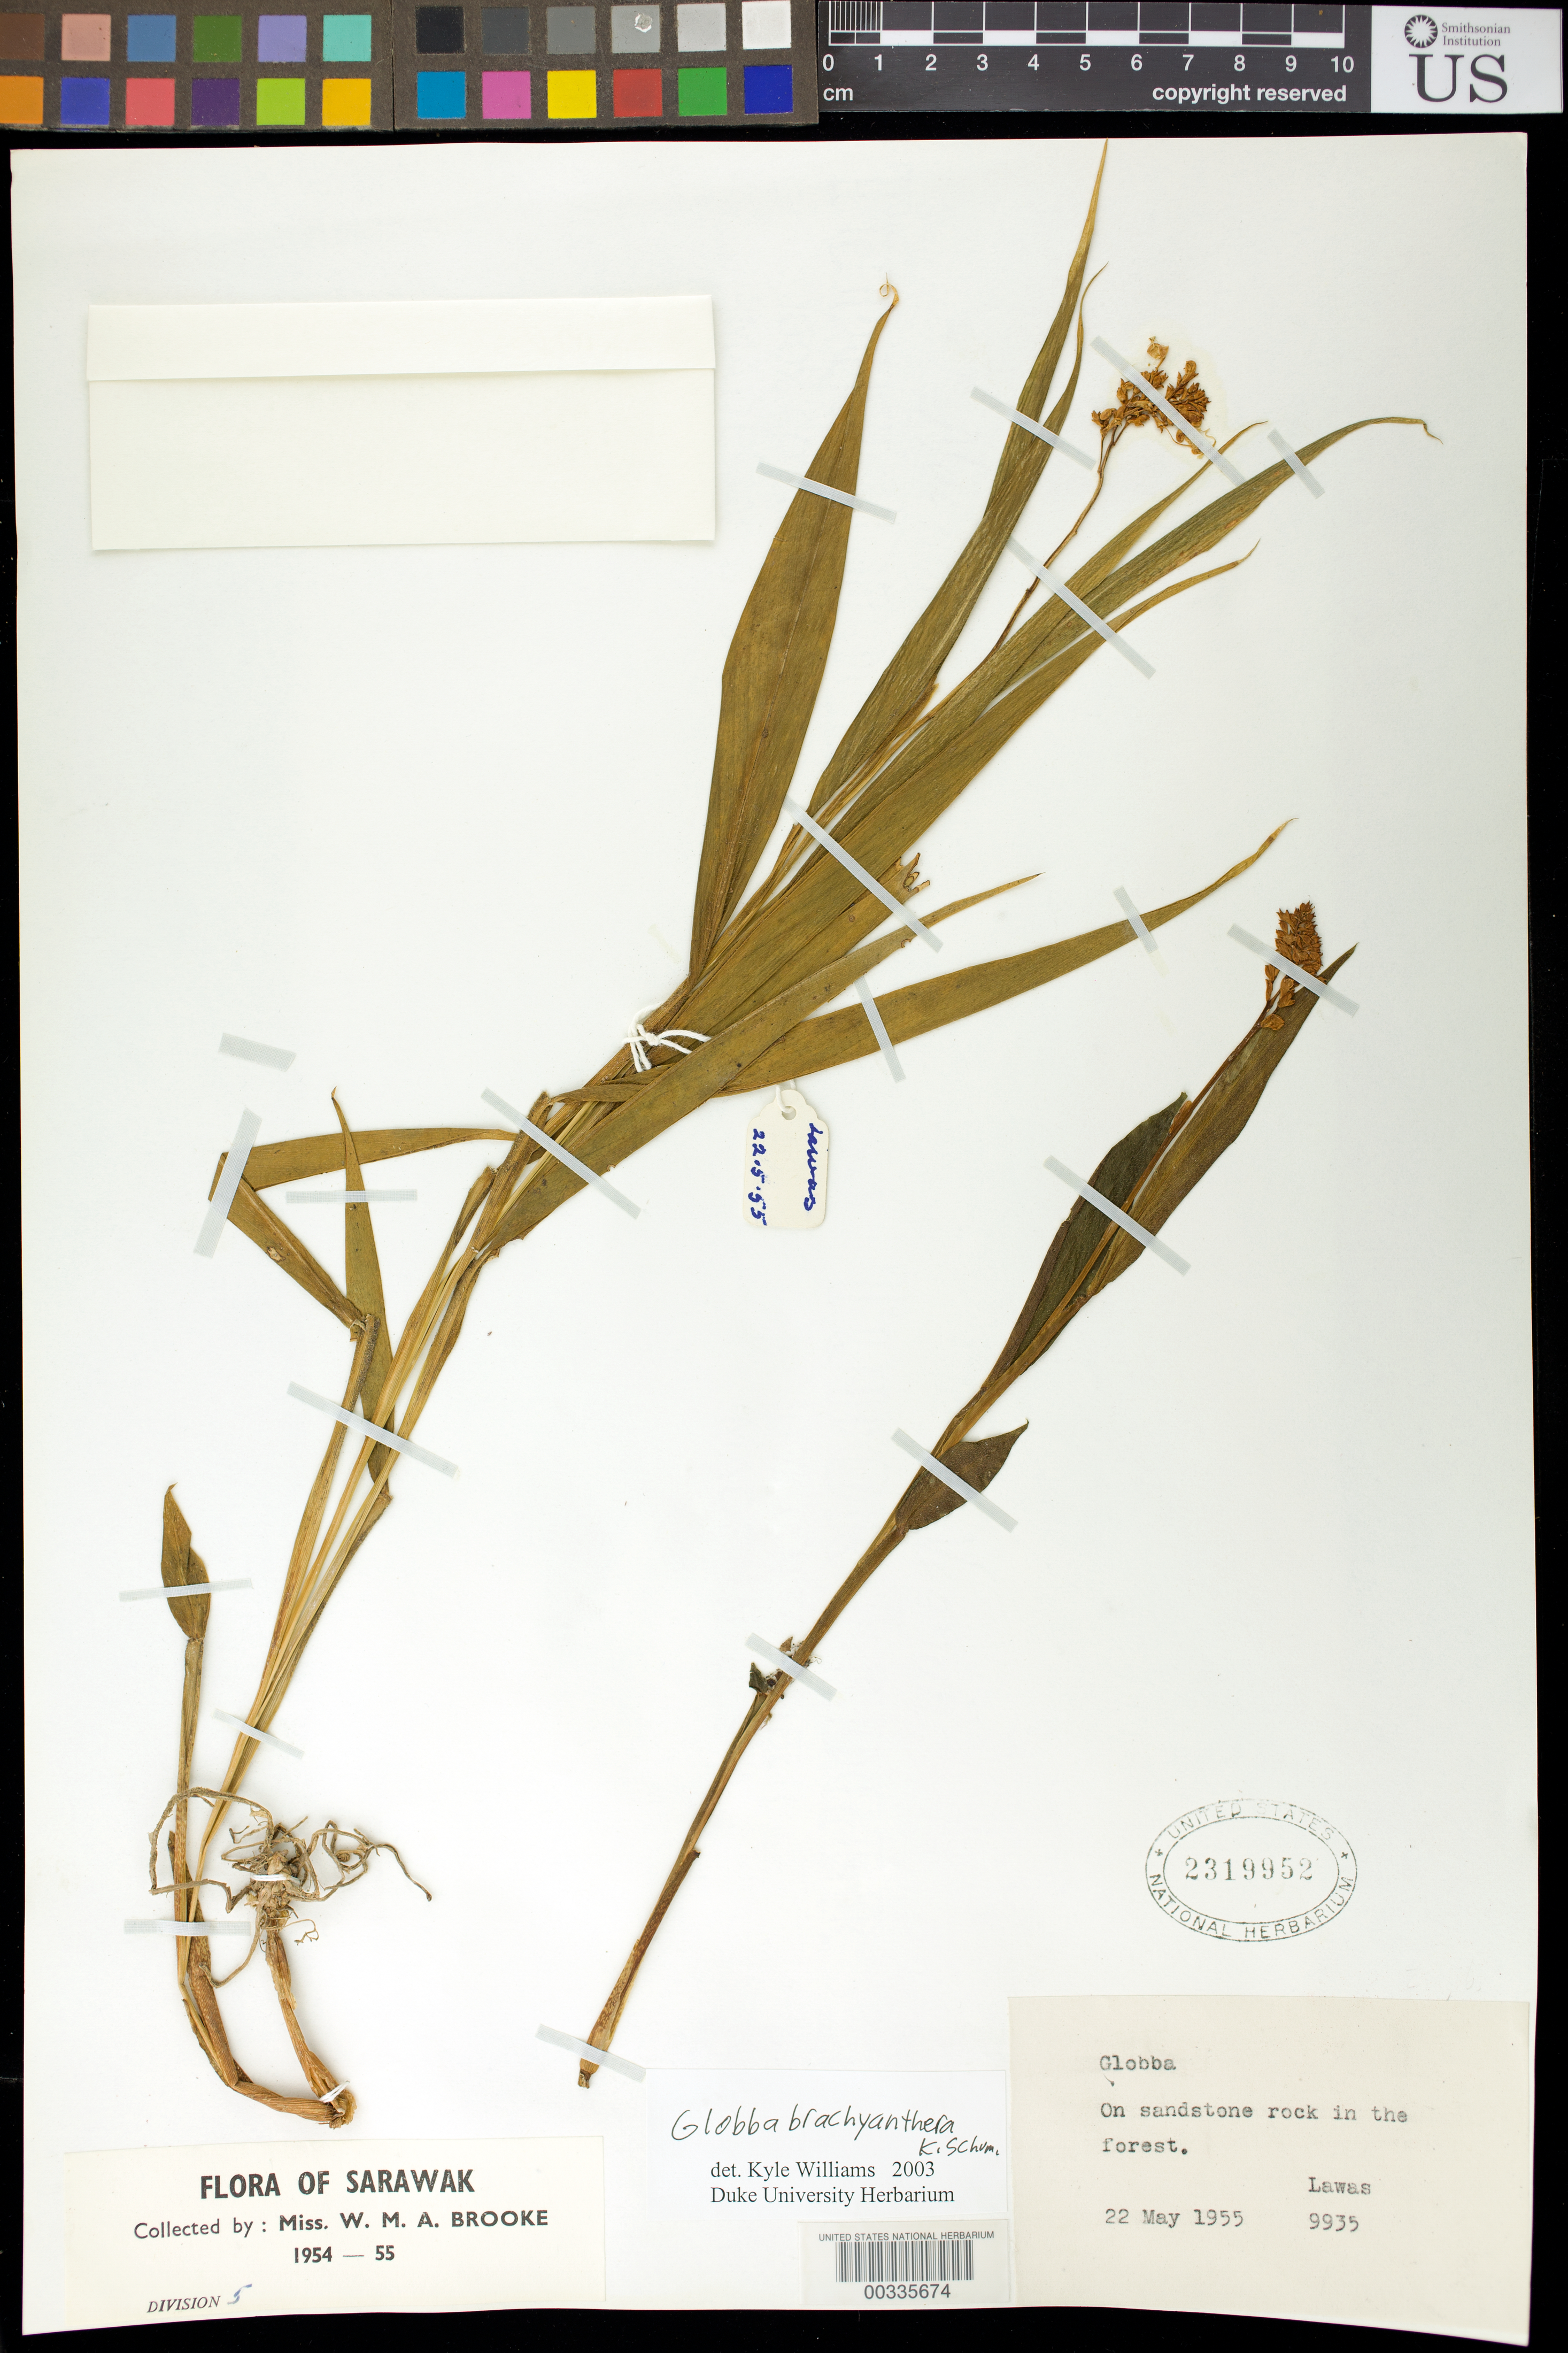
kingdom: Plantae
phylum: Tracheophyta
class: Liliopsida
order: Zingiberales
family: Zingiberaceae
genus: Globba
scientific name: Globba brachyanthera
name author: K. Schum.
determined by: Williams, K. J.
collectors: W. Brooke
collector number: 9935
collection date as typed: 22 May 1955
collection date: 1955-05-22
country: Malaysia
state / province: Sarawak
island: Borneo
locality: Lawas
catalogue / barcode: US 2319952